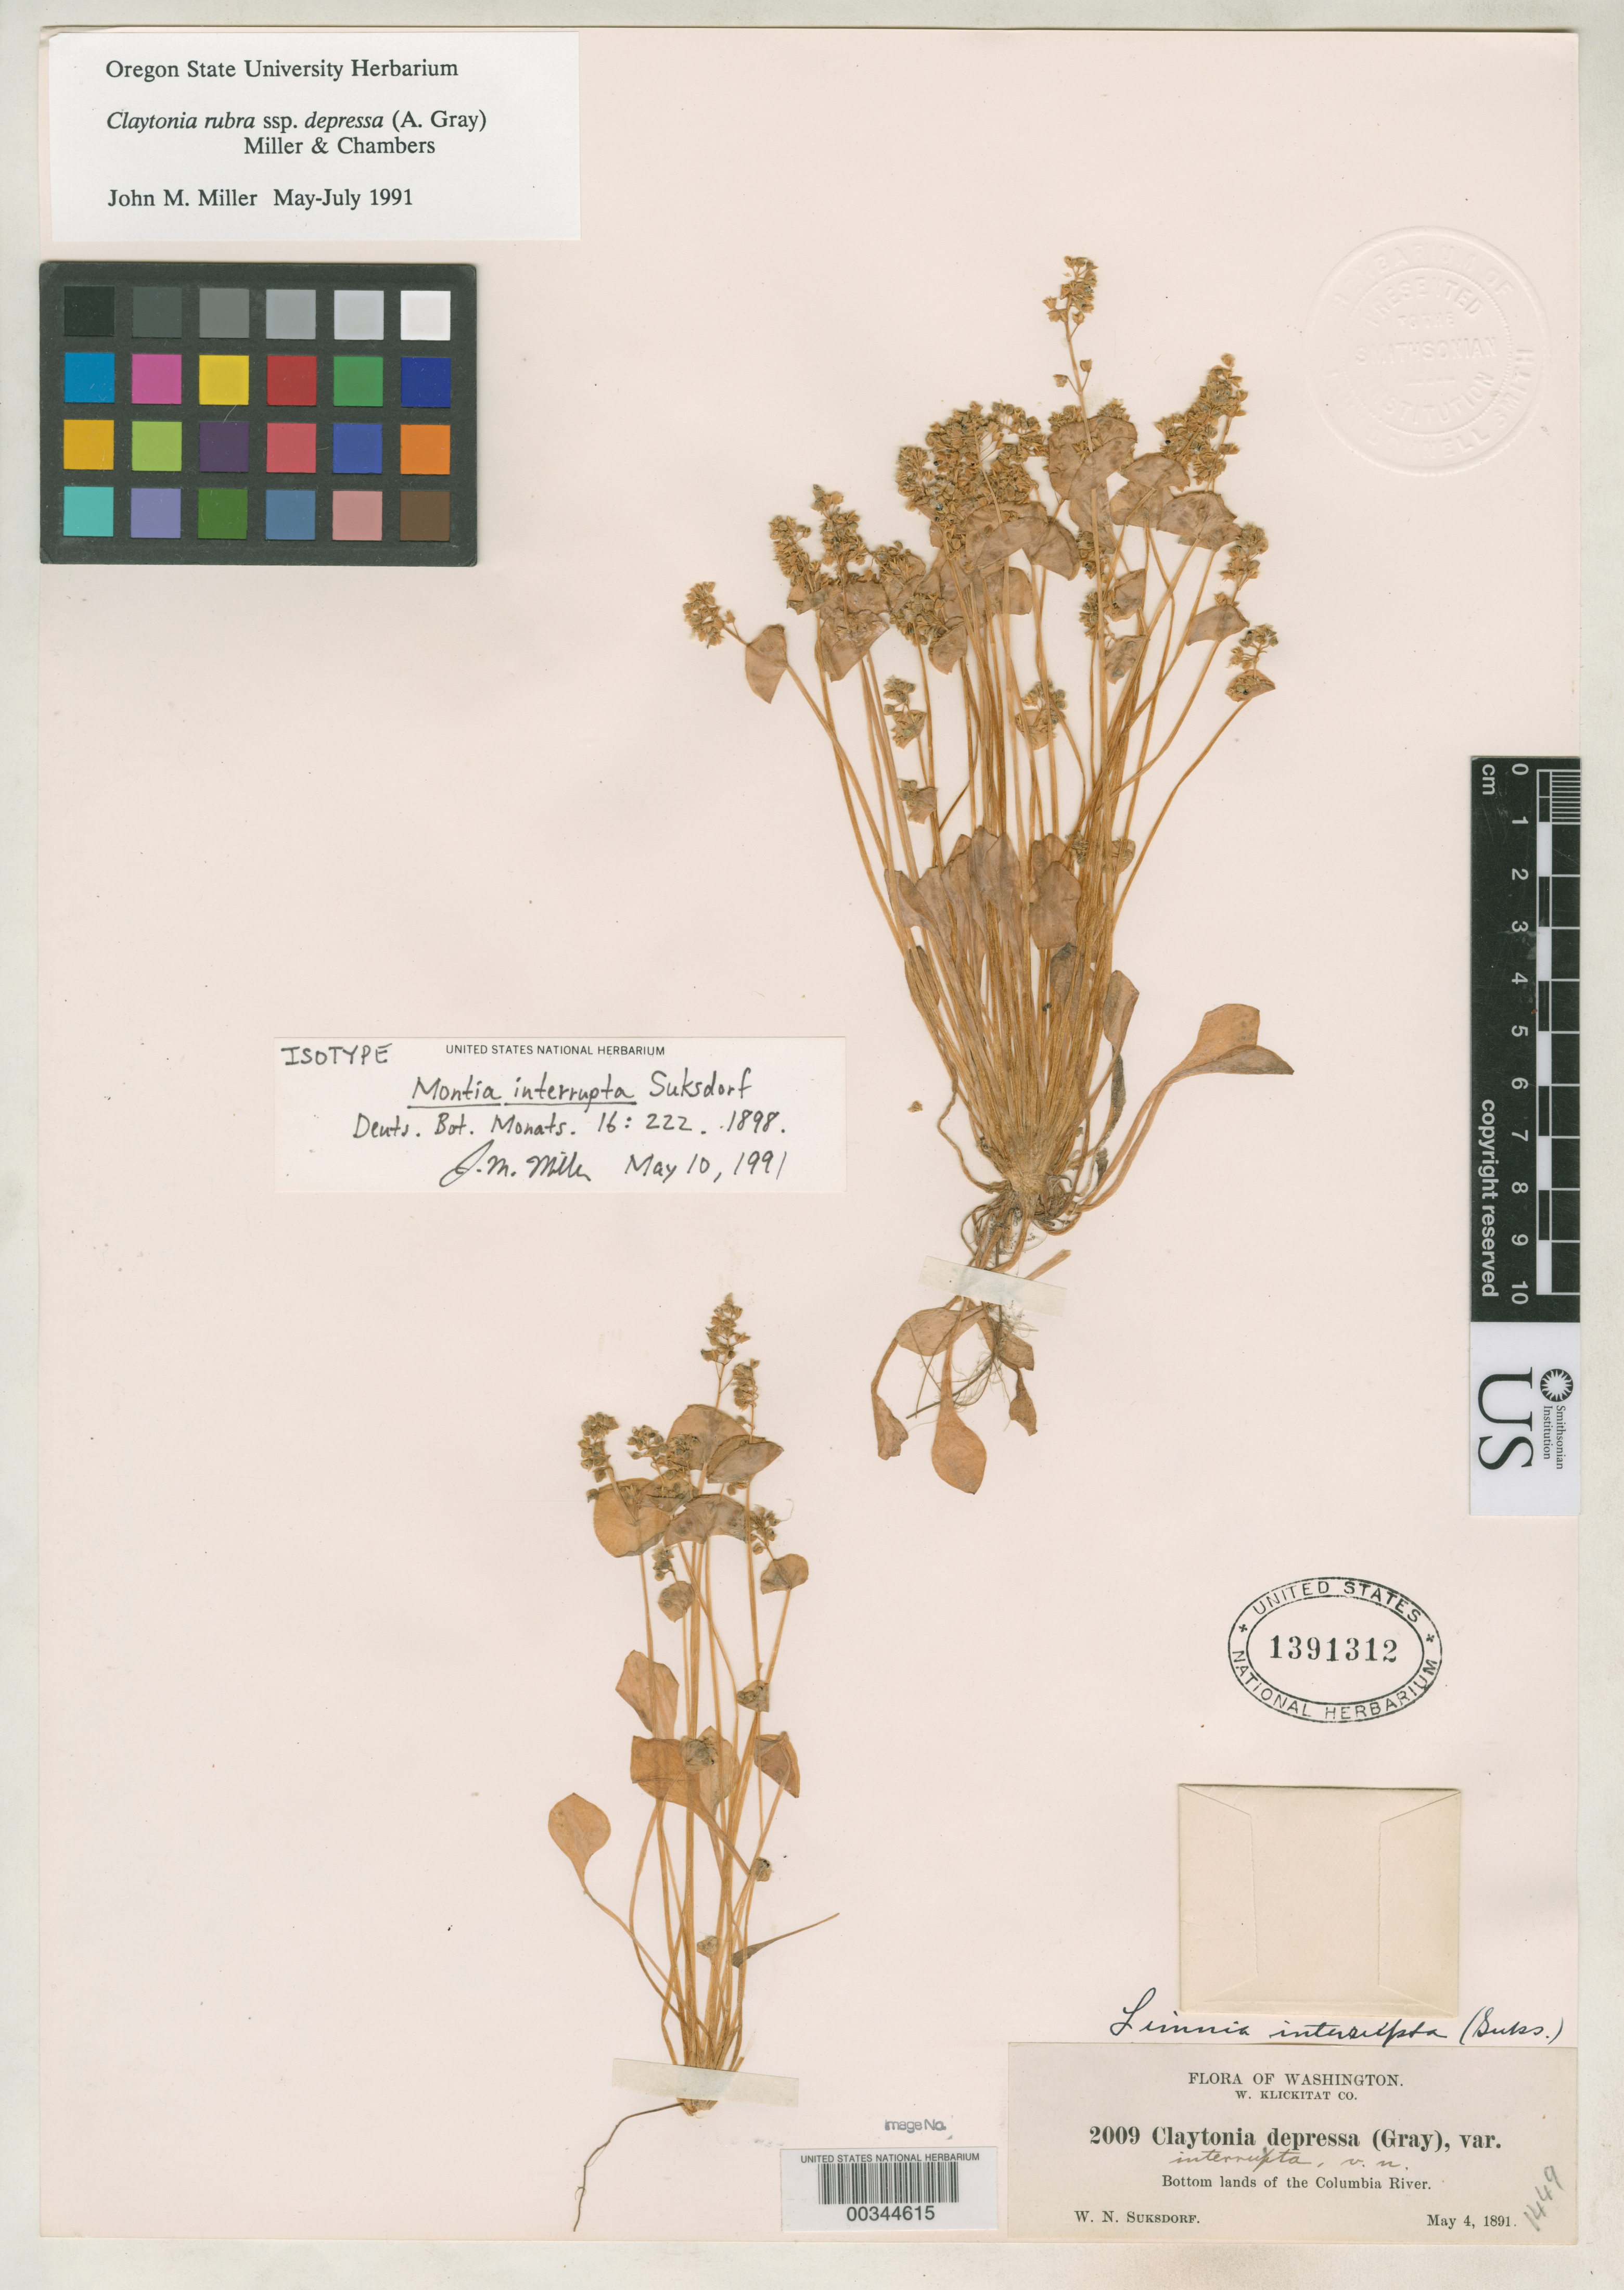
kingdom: Plantae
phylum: Tracheophyta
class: Magnoliopsida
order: Caryophyllales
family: Montiaceae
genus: Montia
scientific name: Montia interrupta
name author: Suksd.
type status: Isotype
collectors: W. N. Suksdorf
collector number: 2009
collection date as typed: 04 May 1891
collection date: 1891-05-04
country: United States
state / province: Washington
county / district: Klickitat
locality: Bottomlands of Colombia River.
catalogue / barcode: US 1391312